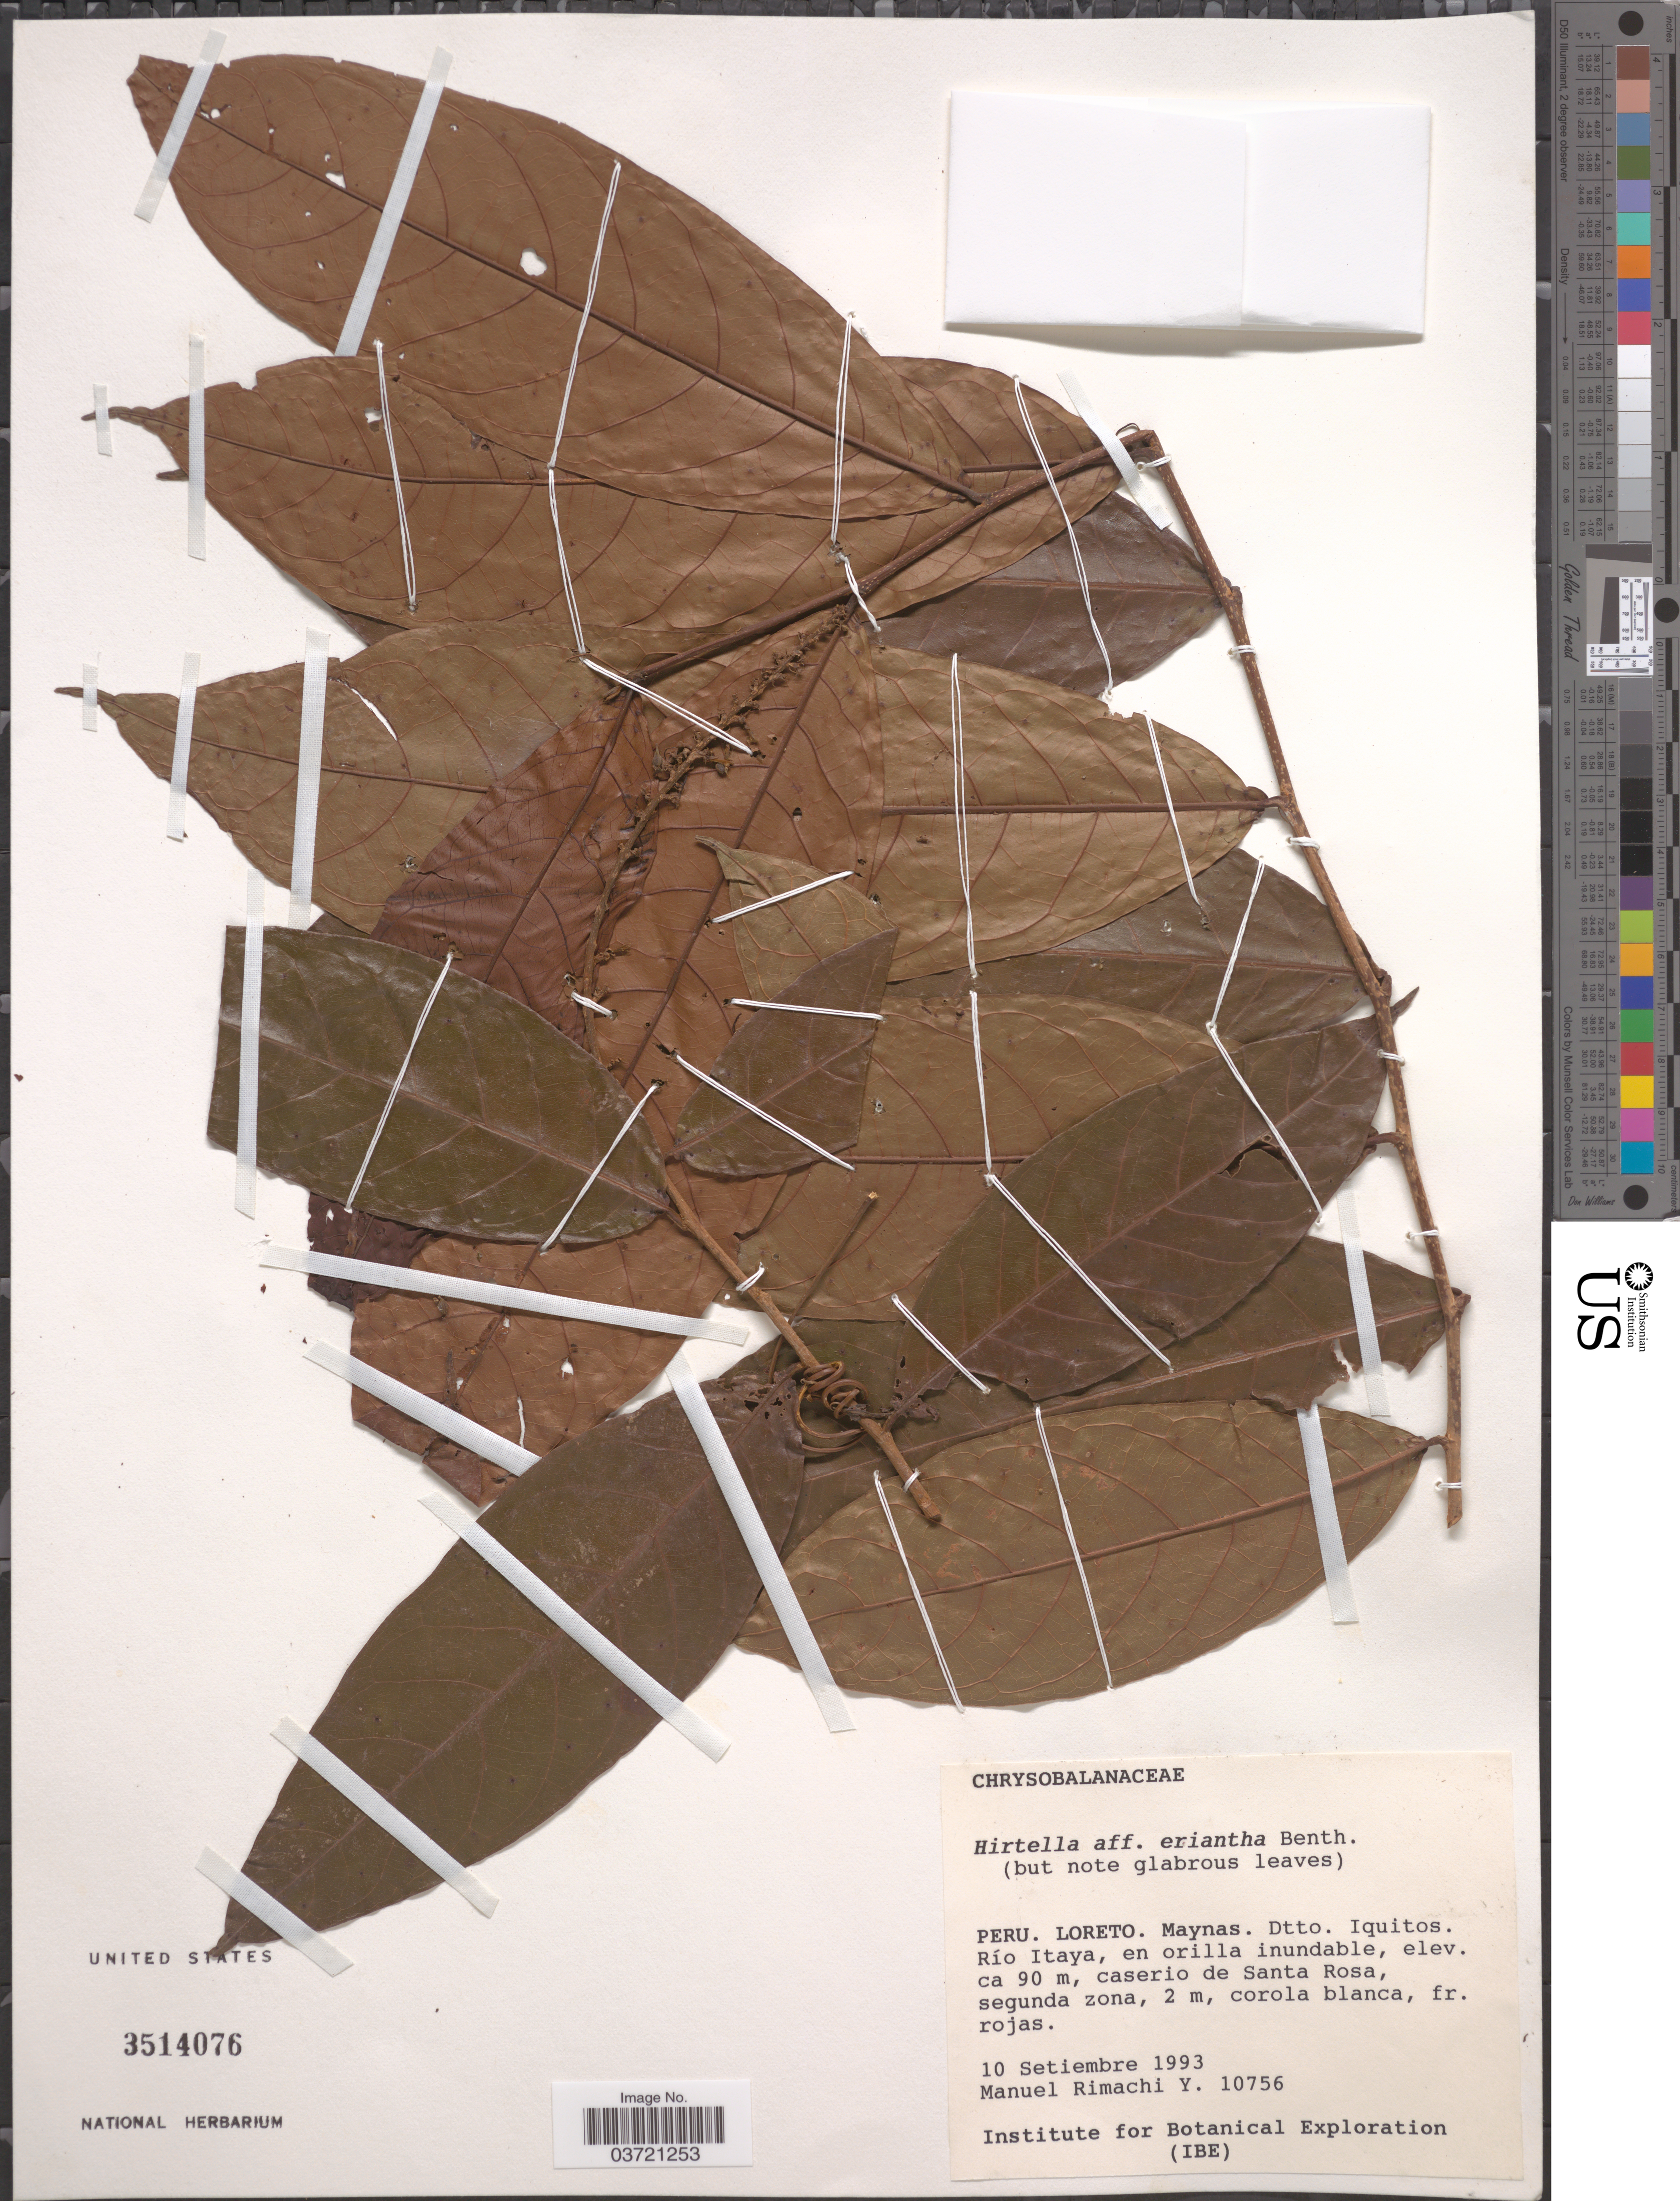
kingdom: Plantae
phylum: Tracheophyta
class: Magnoliopsida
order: Malpighiales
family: Chrysobalanaceae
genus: Hirtella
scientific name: Hirtella eriandra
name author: Benth.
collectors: M. Rimachi Y.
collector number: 10756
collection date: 1993-09-10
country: Peru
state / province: Loreto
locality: Maynas. Dtto. Iquitos. Río Itaya, en orilla inundable, caserio de Santa Rosa.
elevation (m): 90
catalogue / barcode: US 3514076